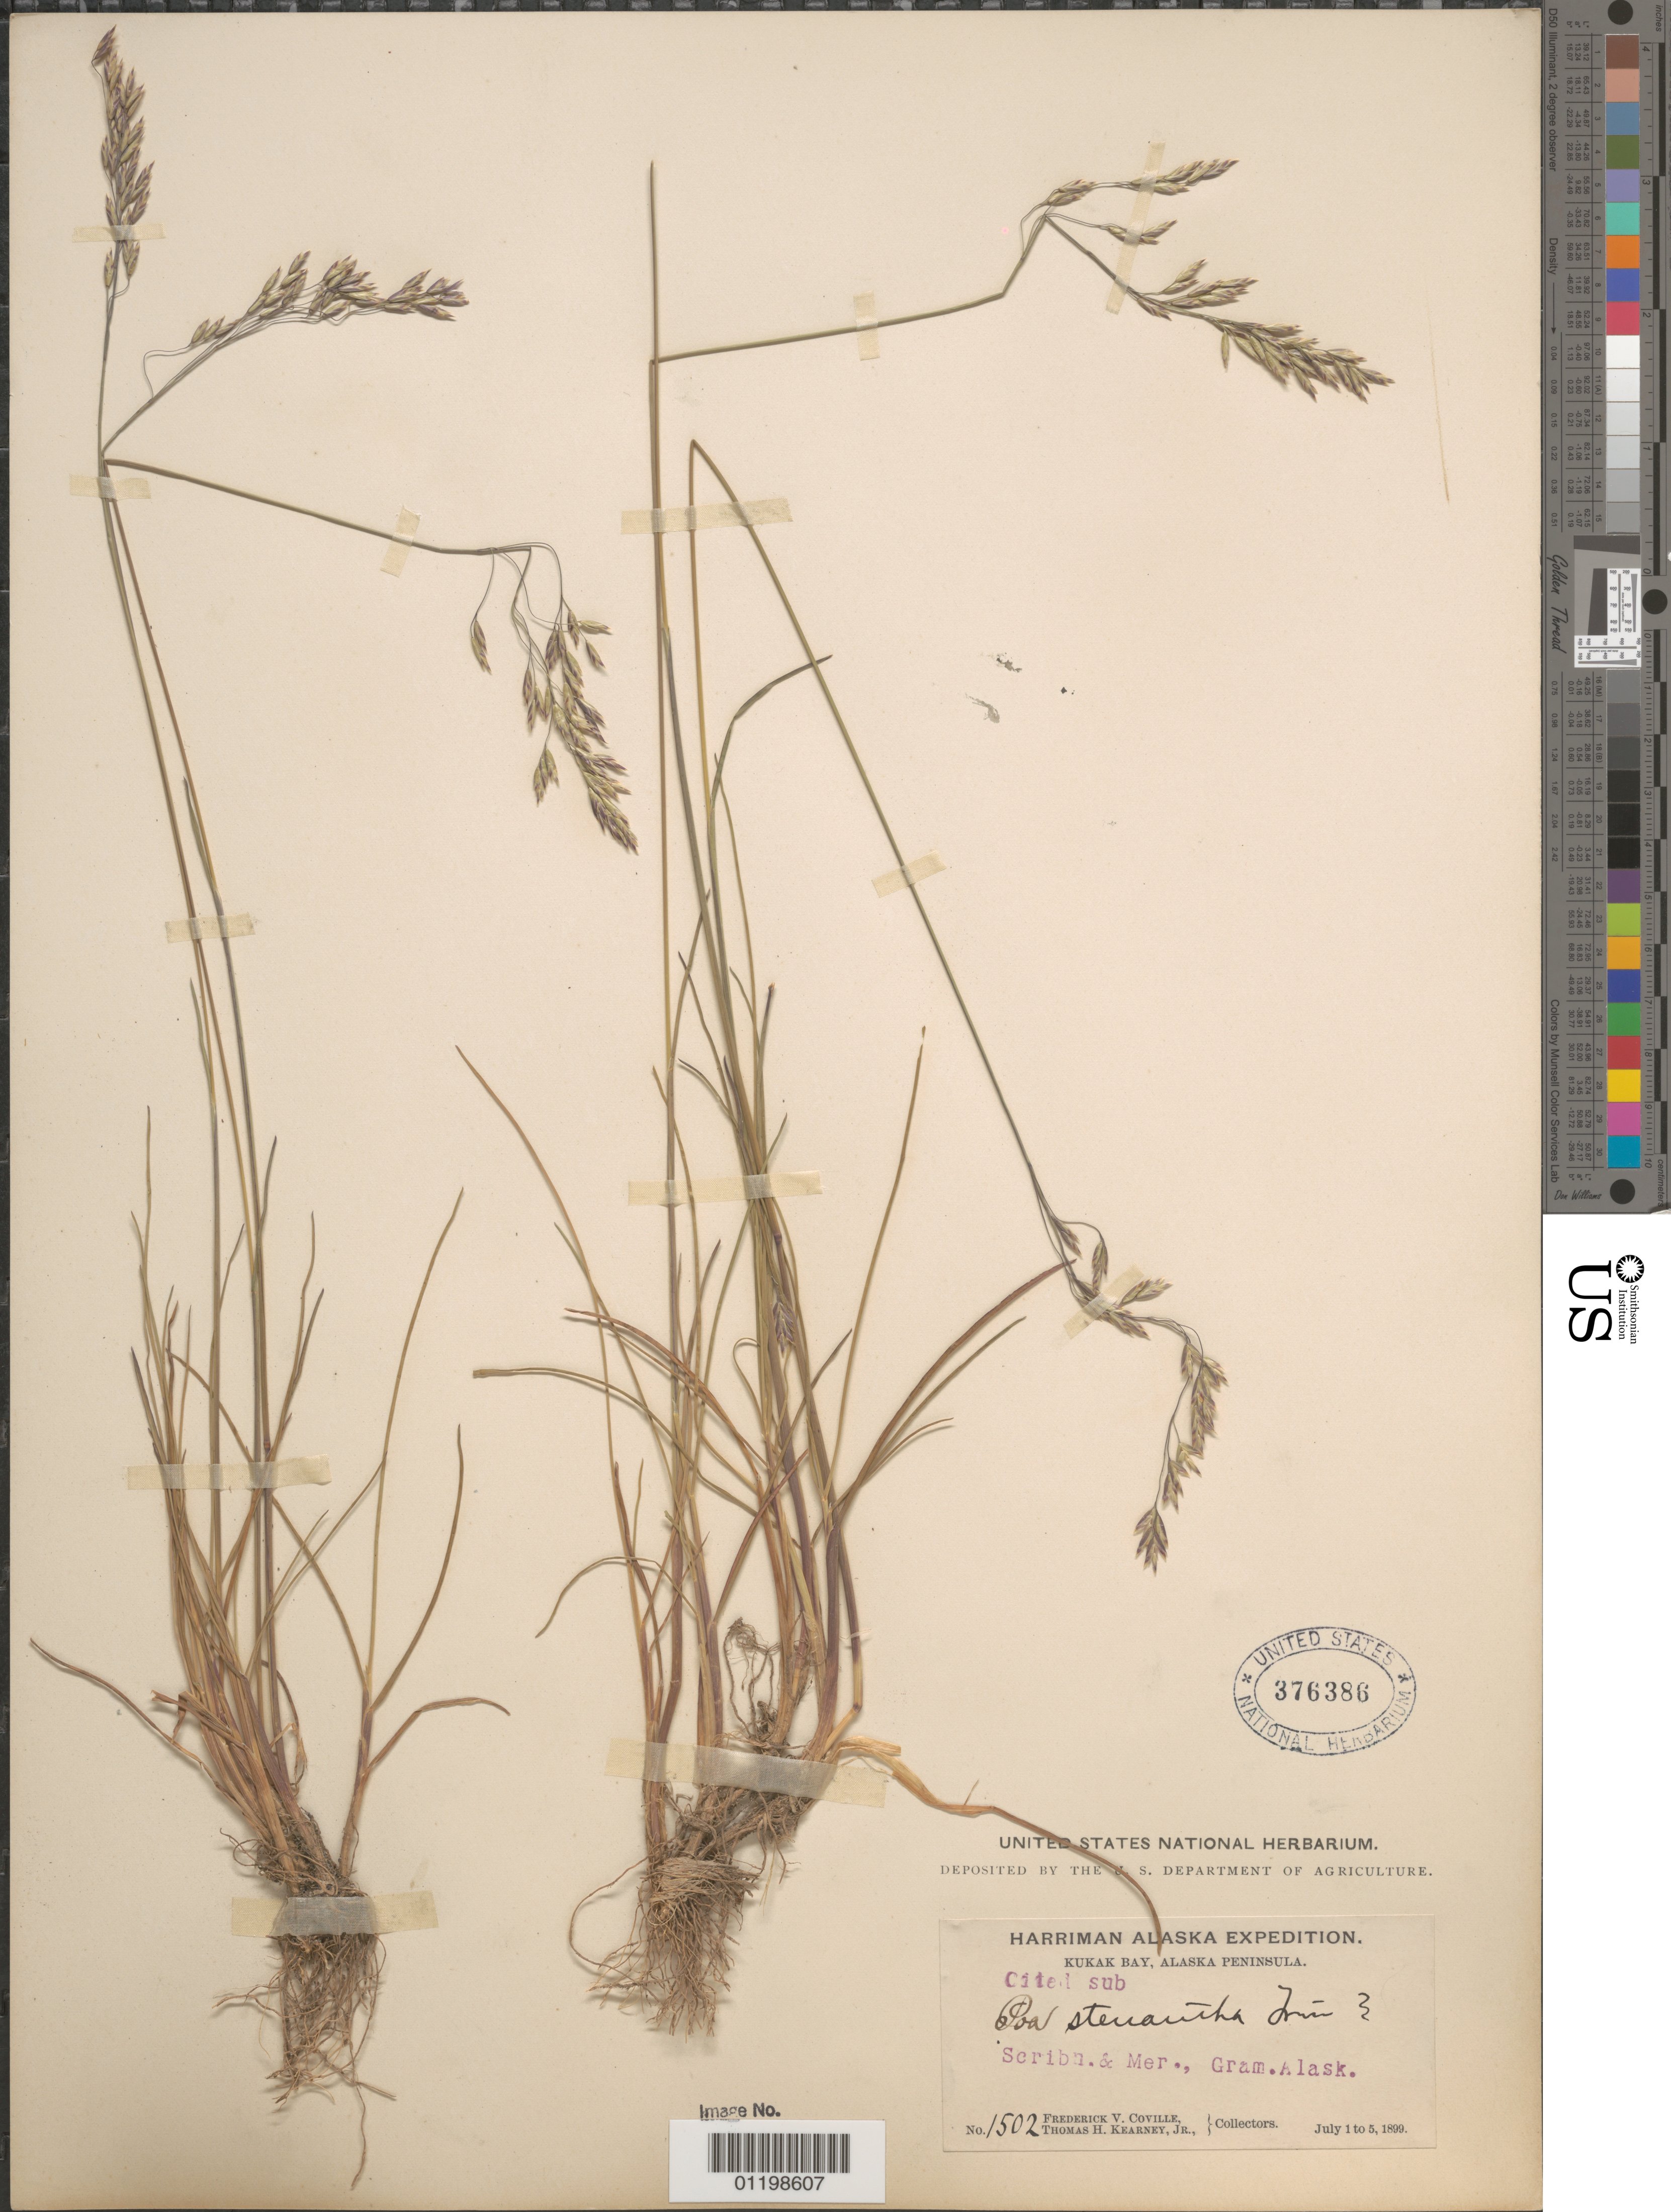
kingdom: Plantae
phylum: Tracheophyta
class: Liliopsida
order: Poales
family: Poaceae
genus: Poa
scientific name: Poa stenantha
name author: Trin.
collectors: F. V. Coville & T. H. Kearney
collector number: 1502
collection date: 1871-07-01/1871-07-05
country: United States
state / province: Alaska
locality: Kukak Bay, Alaska Peninsula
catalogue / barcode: US 376386